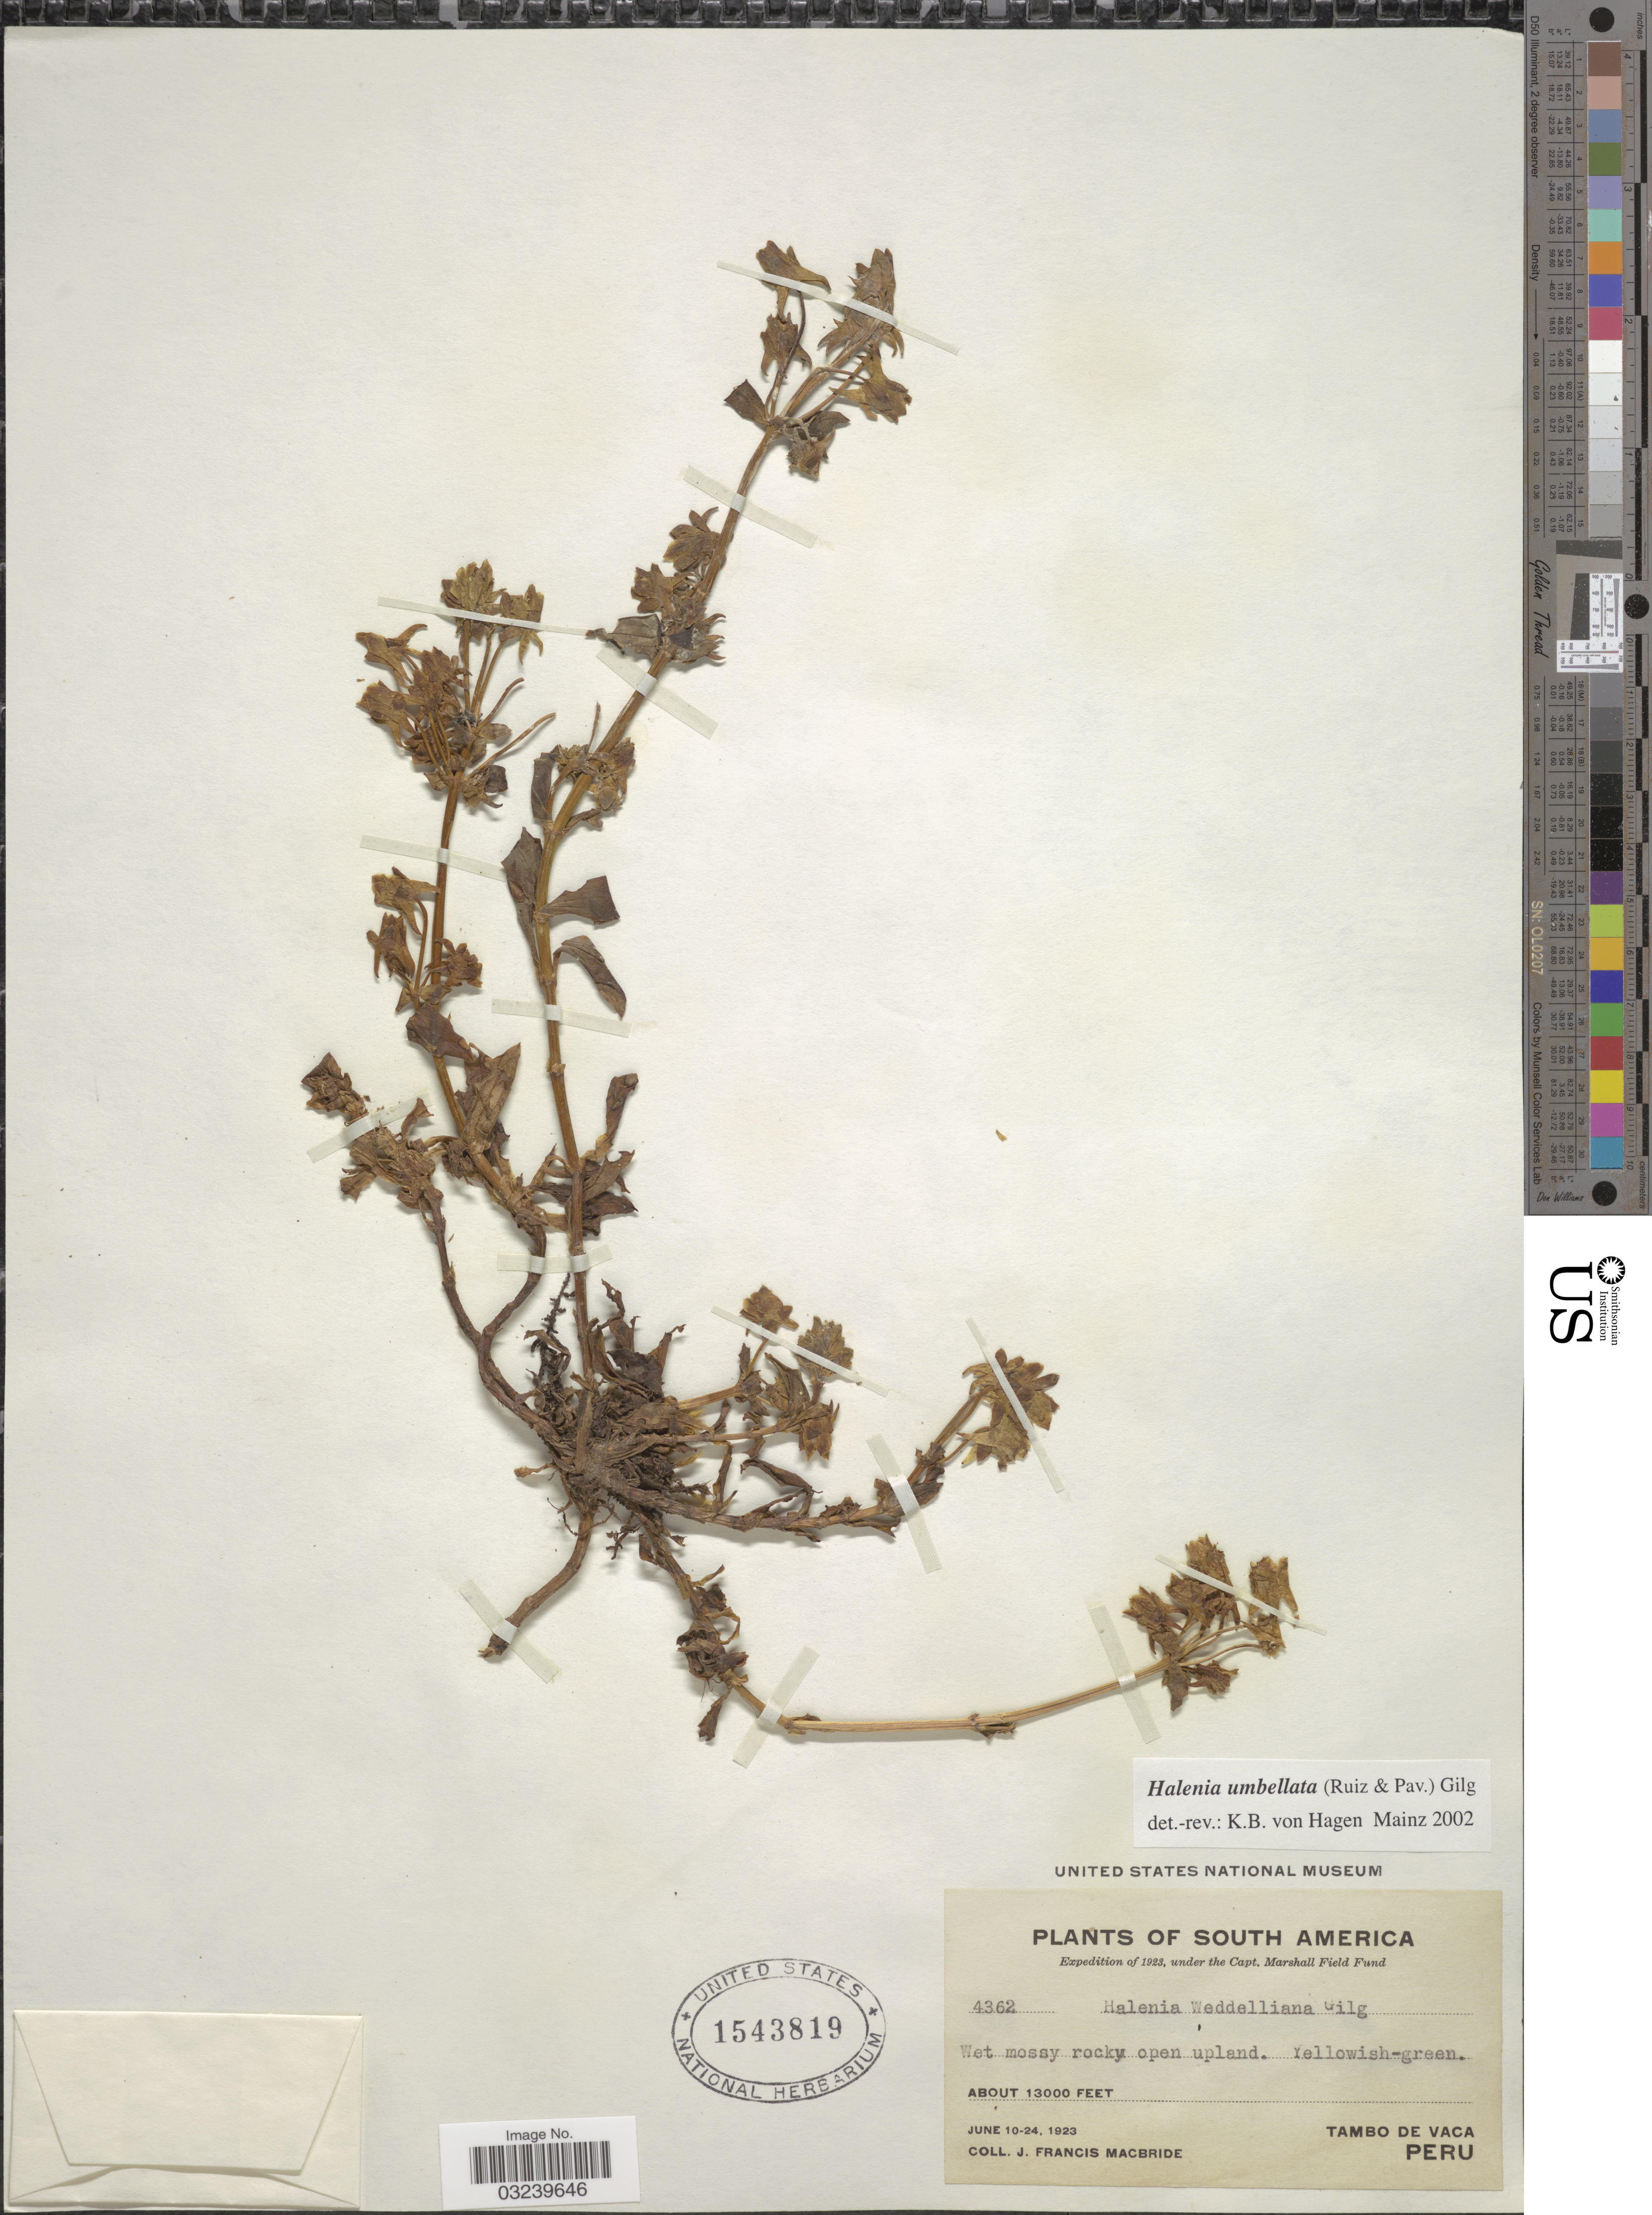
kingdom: Plantae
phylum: Tracheophyta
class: Magnoliopsida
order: Gentianales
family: Gentianaceae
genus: Halenia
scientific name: Halenia umbellata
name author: (Ruiz & Pav.) Gilg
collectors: J. F. Macbride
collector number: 4362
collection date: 1923-06-10/1923-06-24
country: Peru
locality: Tambo De Vaca, Peru.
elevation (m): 3962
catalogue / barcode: US 1543819